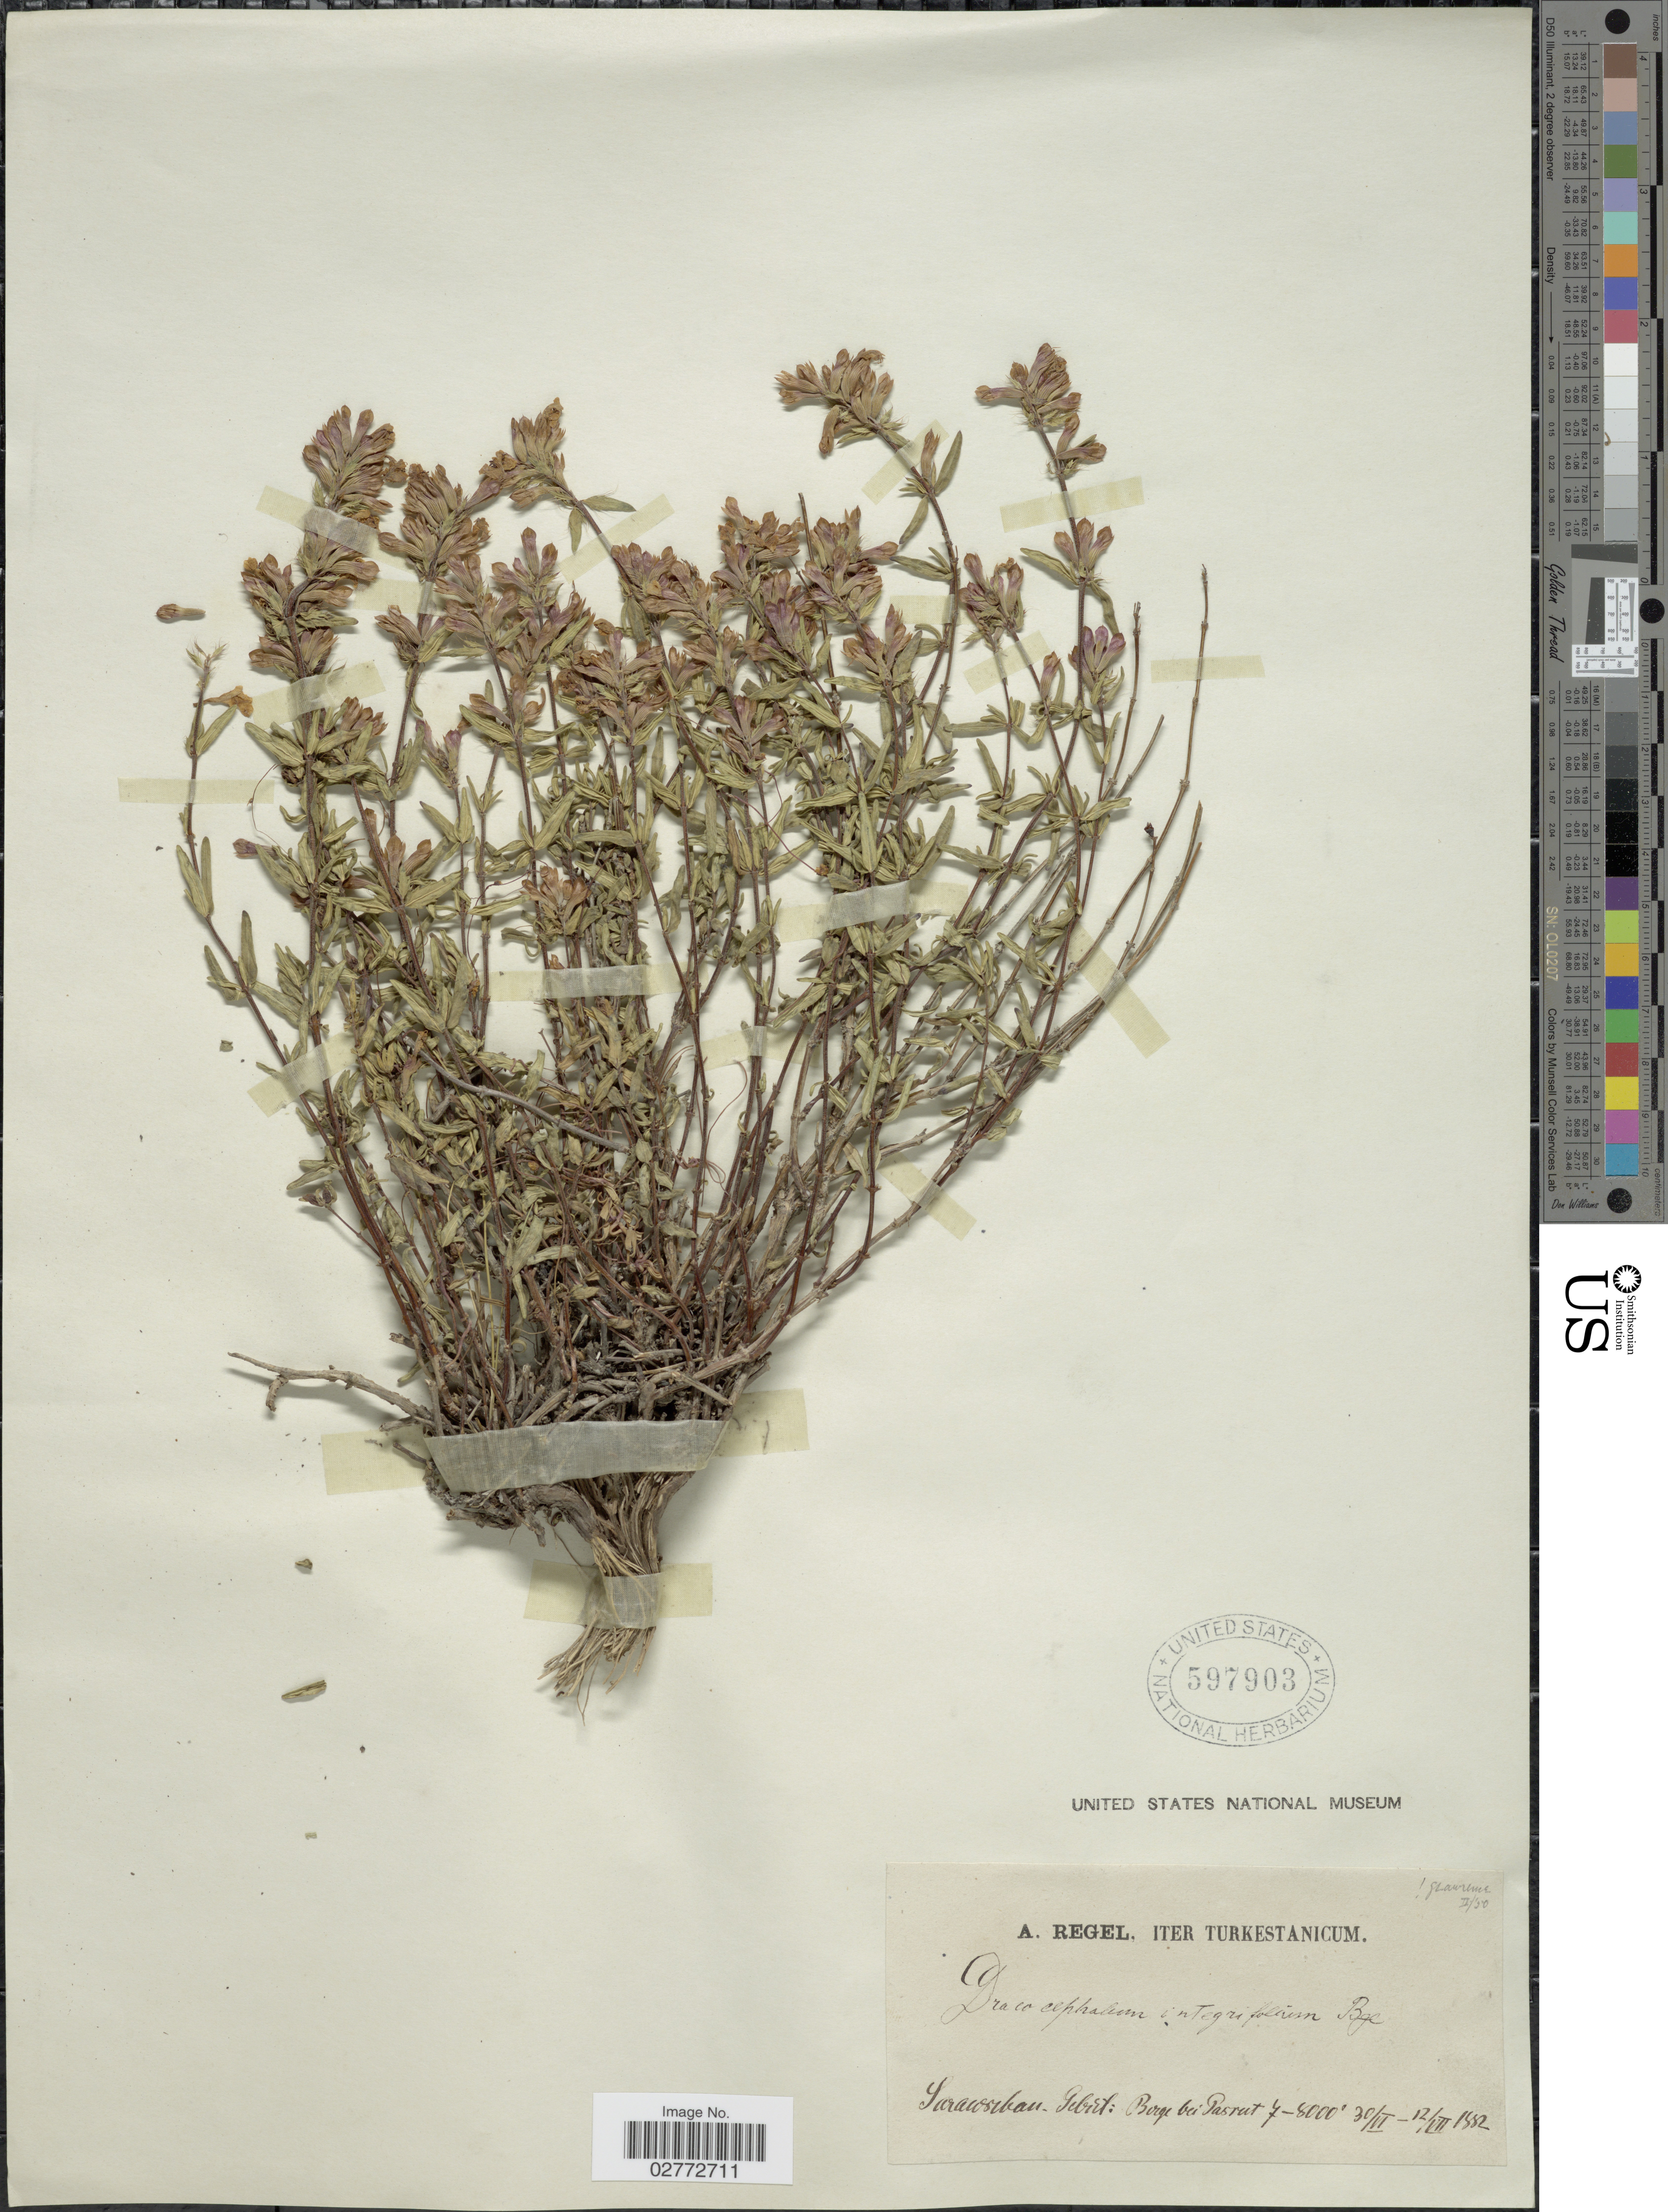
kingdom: Plantae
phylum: Tracheophyta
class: Magnoliopsida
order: Lamiales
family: Lamiaceae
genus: Dracocephalum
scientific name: Dracocephalum integrifolium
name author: Bunge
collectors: A. Regel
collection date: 1882-06-30/1882-07-12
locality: Sarawiban. Gebirt: Berge bei Pasrut. [interpreted] Iter Turkestanicum.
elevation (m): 2134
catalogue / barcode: US 597903